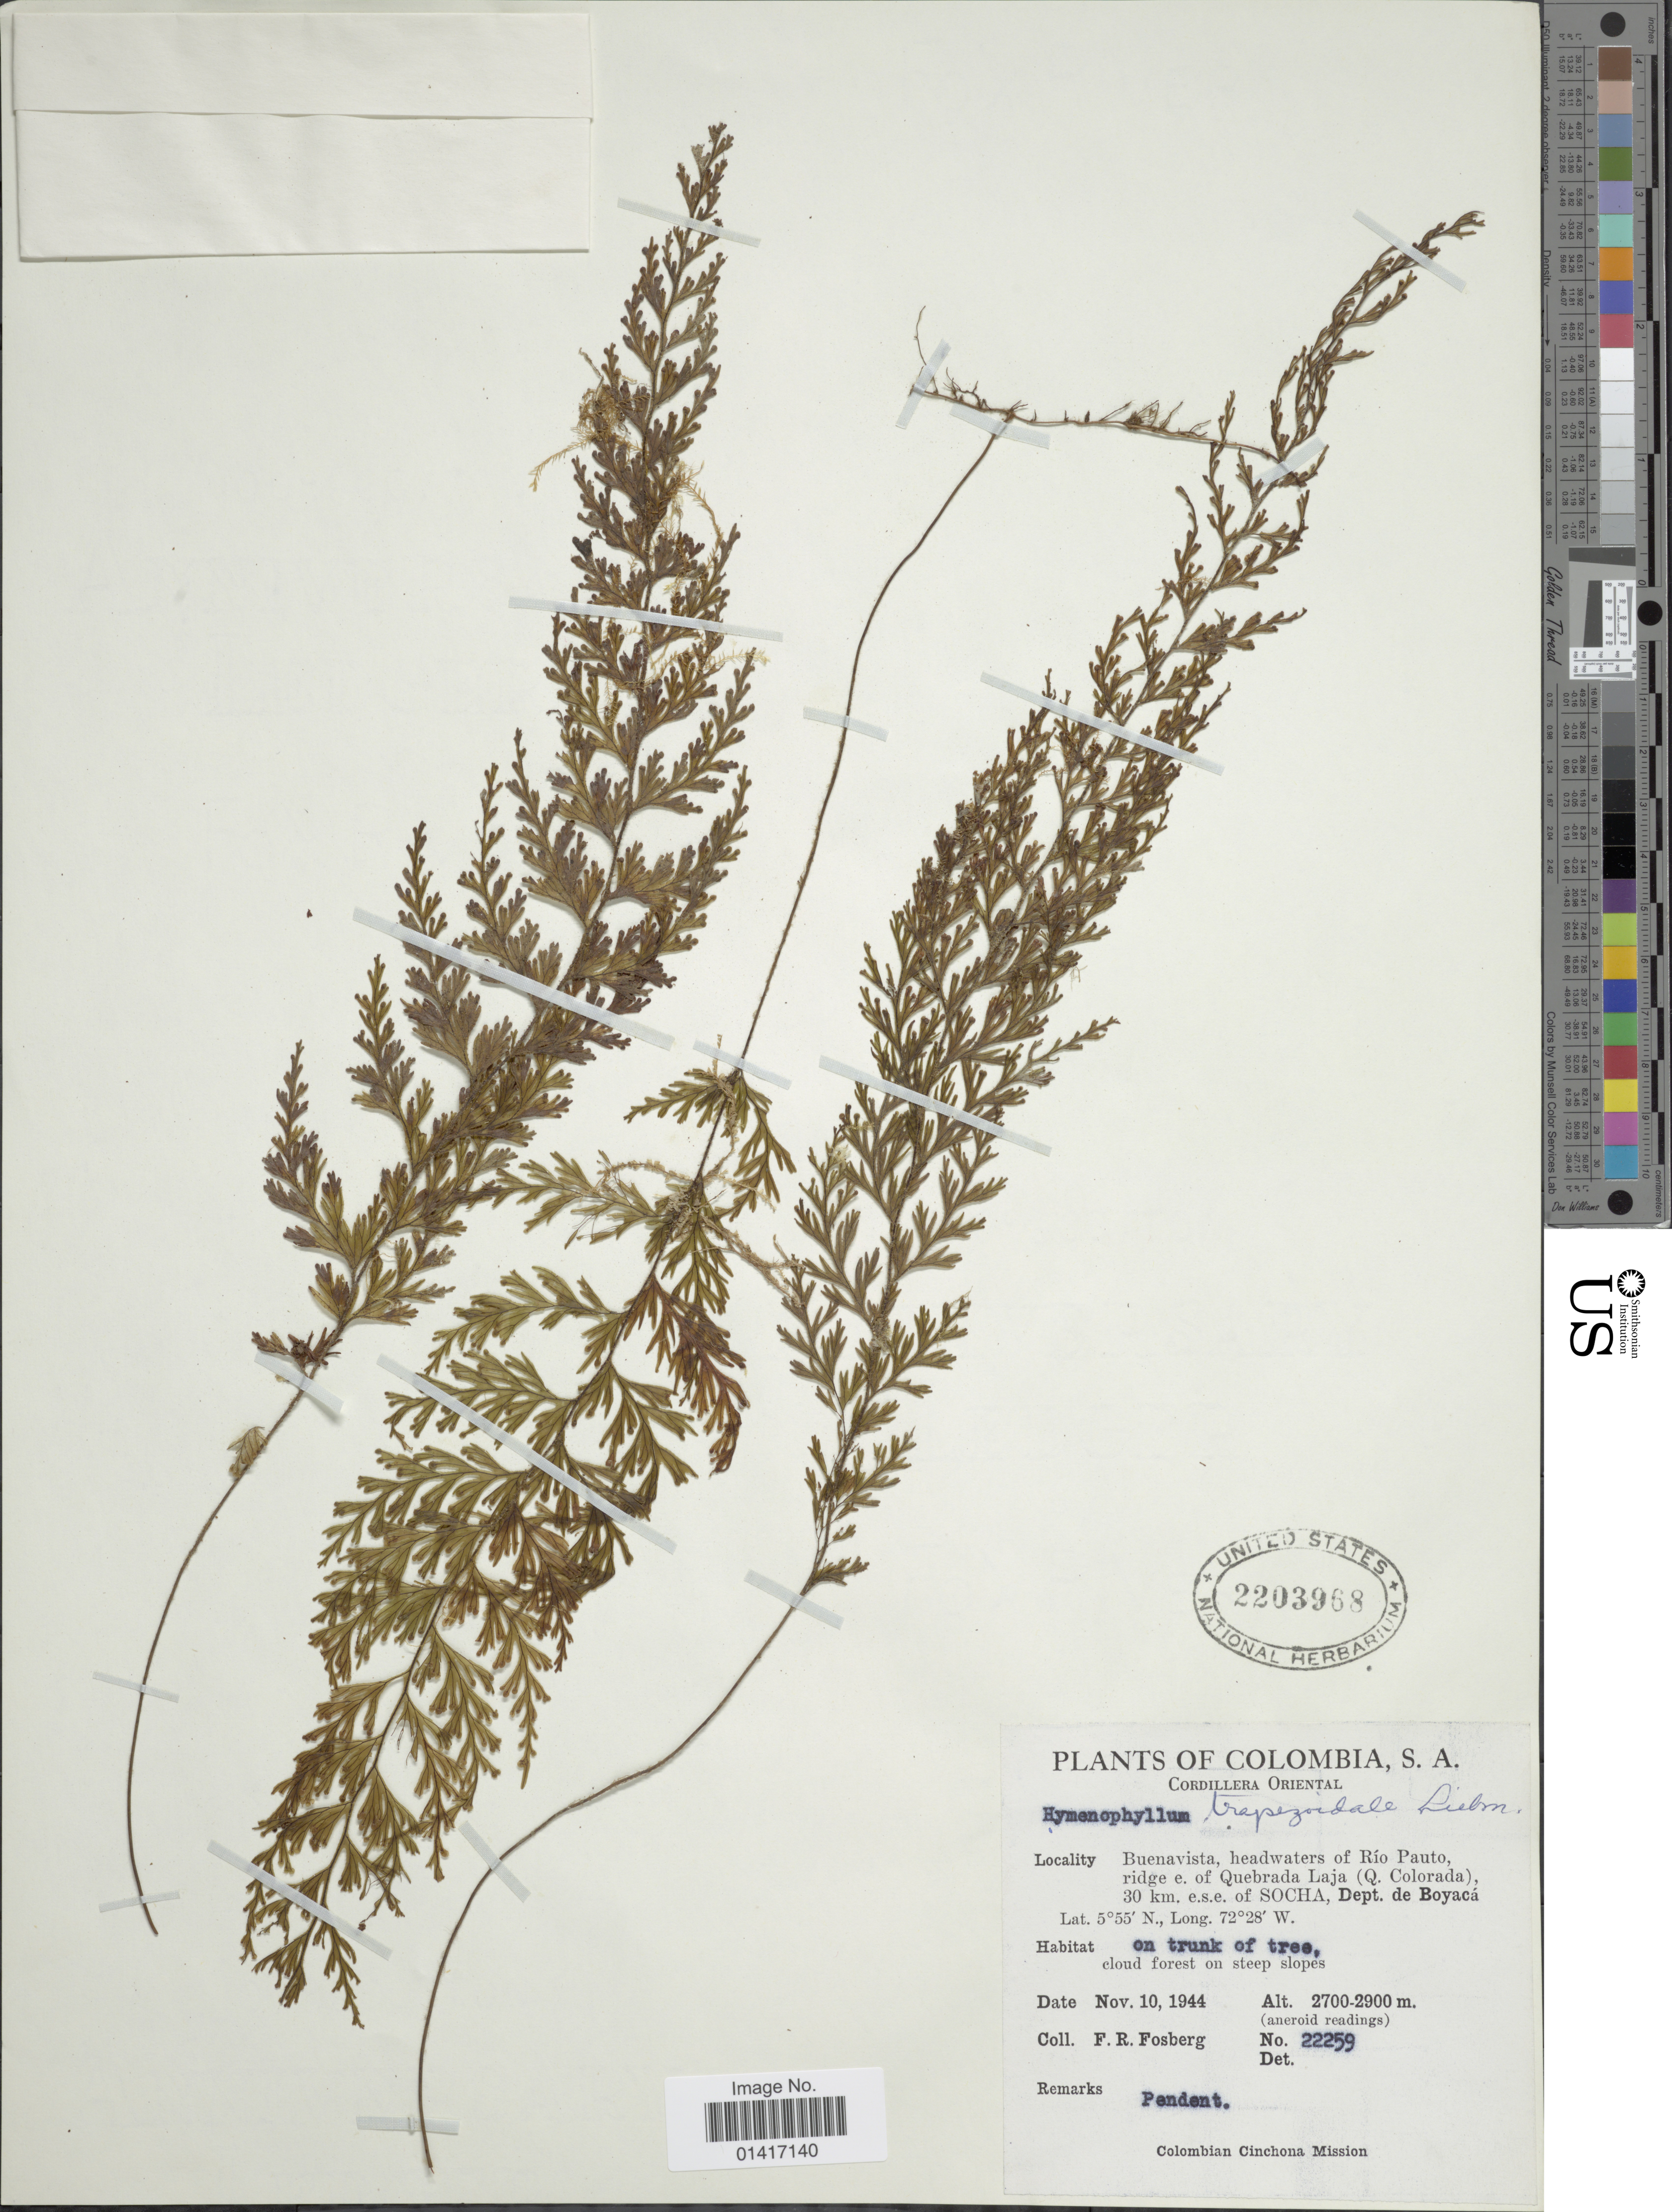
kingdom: Plantae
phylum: Tracheophyta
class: Polypodiopsida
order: Hymenophyllales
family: Hymenophyllaceae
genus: Hymenophyllum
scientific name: Hymenophyllum trapezoidale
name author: Liebm.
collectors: F. R. Fosberg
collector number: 22259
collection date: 1944-11-20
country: Colombia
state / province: Boyacá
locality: Cordillera Oriental, Buenavista headwaters of Rio Pauto ridge e of Quebrada Laja (Q. Colorada), 30 km e.s.e. of Socha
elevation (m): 2700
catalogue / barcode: US 2203968